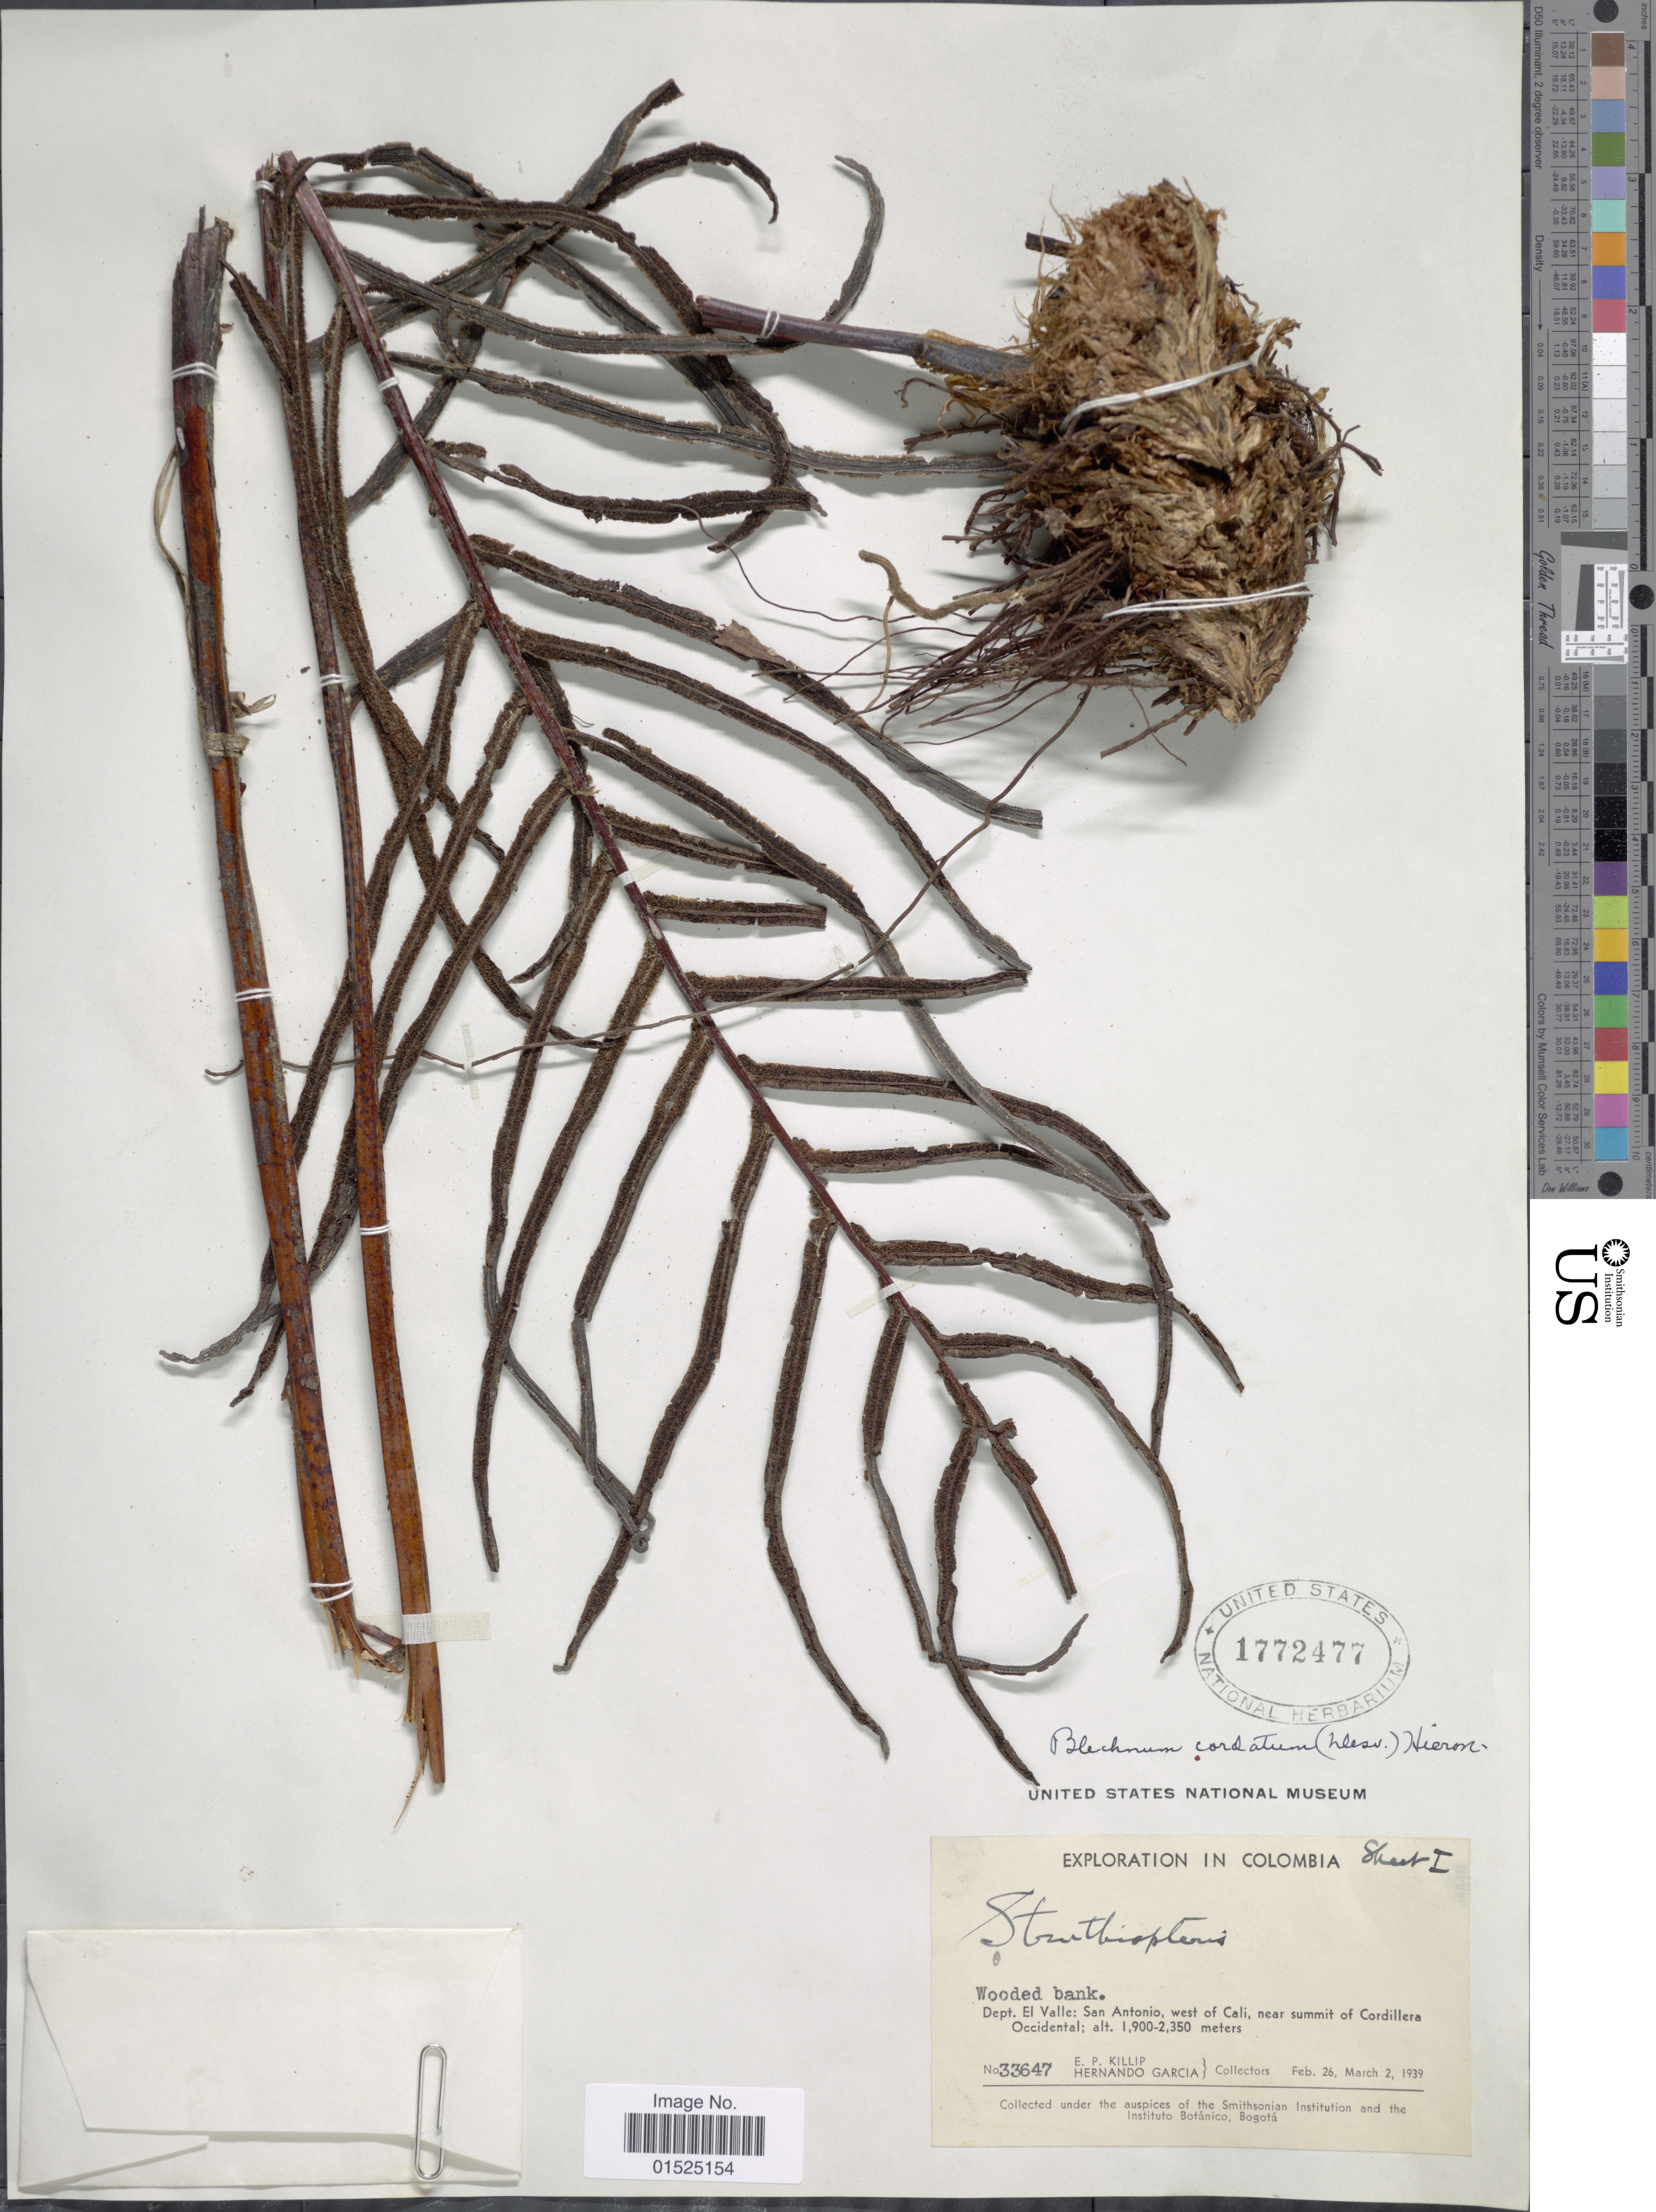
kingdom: Plantae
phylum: Tracheophyta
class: Polypodiopsida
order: Polypodiales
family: Blechnaceae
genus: Blechnum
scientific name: Blechnum arborescens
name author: (Klotzsch) Hieron.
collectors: E. P. Killip & H. Garcia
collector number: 33647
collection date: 1939-02-26/1939-03-02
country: Colombia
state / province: Valle del Cauca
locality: Dept. El Valle: San Antonio, west of Cali, near summit of Cordillera Occidental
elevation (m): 1900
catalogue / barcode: US 1772477